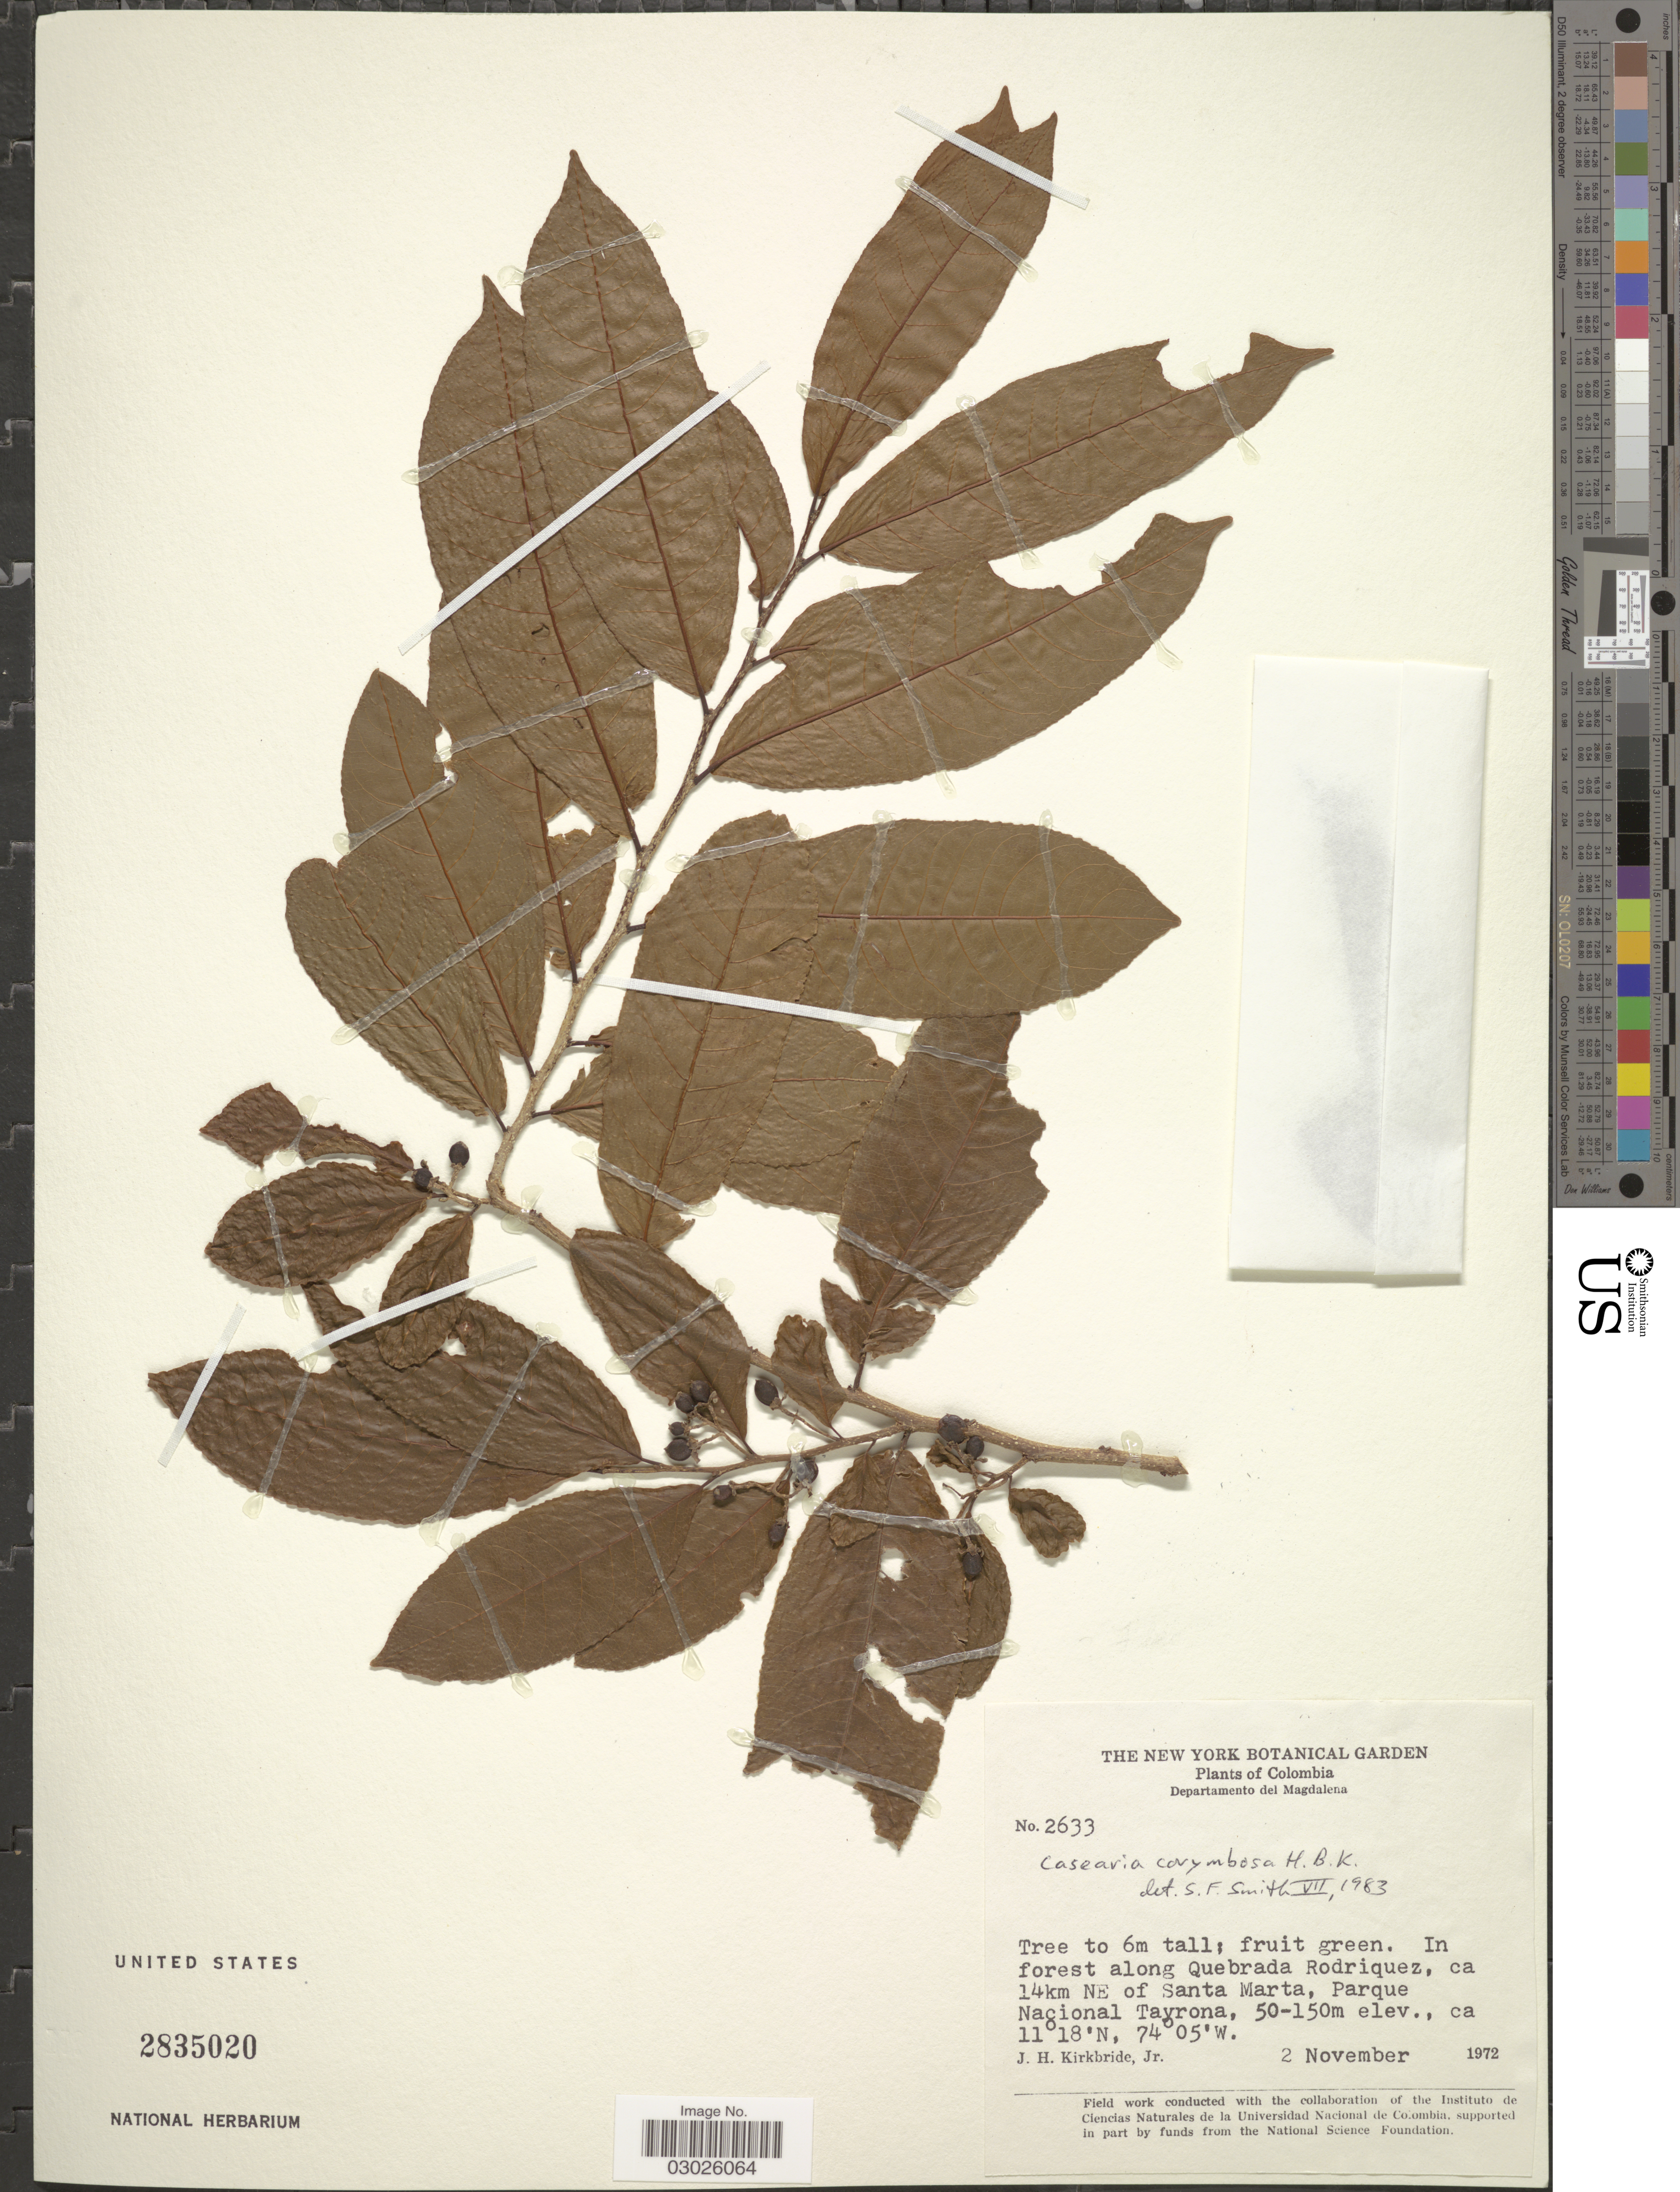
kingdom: Plantae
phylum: Tracheophyta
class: Magnoliopsida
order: Malpighiales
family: Salicaceae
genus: Casearia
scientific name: Casearia corymbosa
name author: Kunth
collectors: J. H. Kirkbride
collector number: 2633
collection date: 1972-11-02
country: Colombia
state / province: Magdalena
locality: Departmento of Magdalena, In forest along Quebrada Rodriguez, ca 14km NE of Santa Marta, Parque Nacional Tayrona.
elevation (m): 50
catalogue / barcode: US 2835020